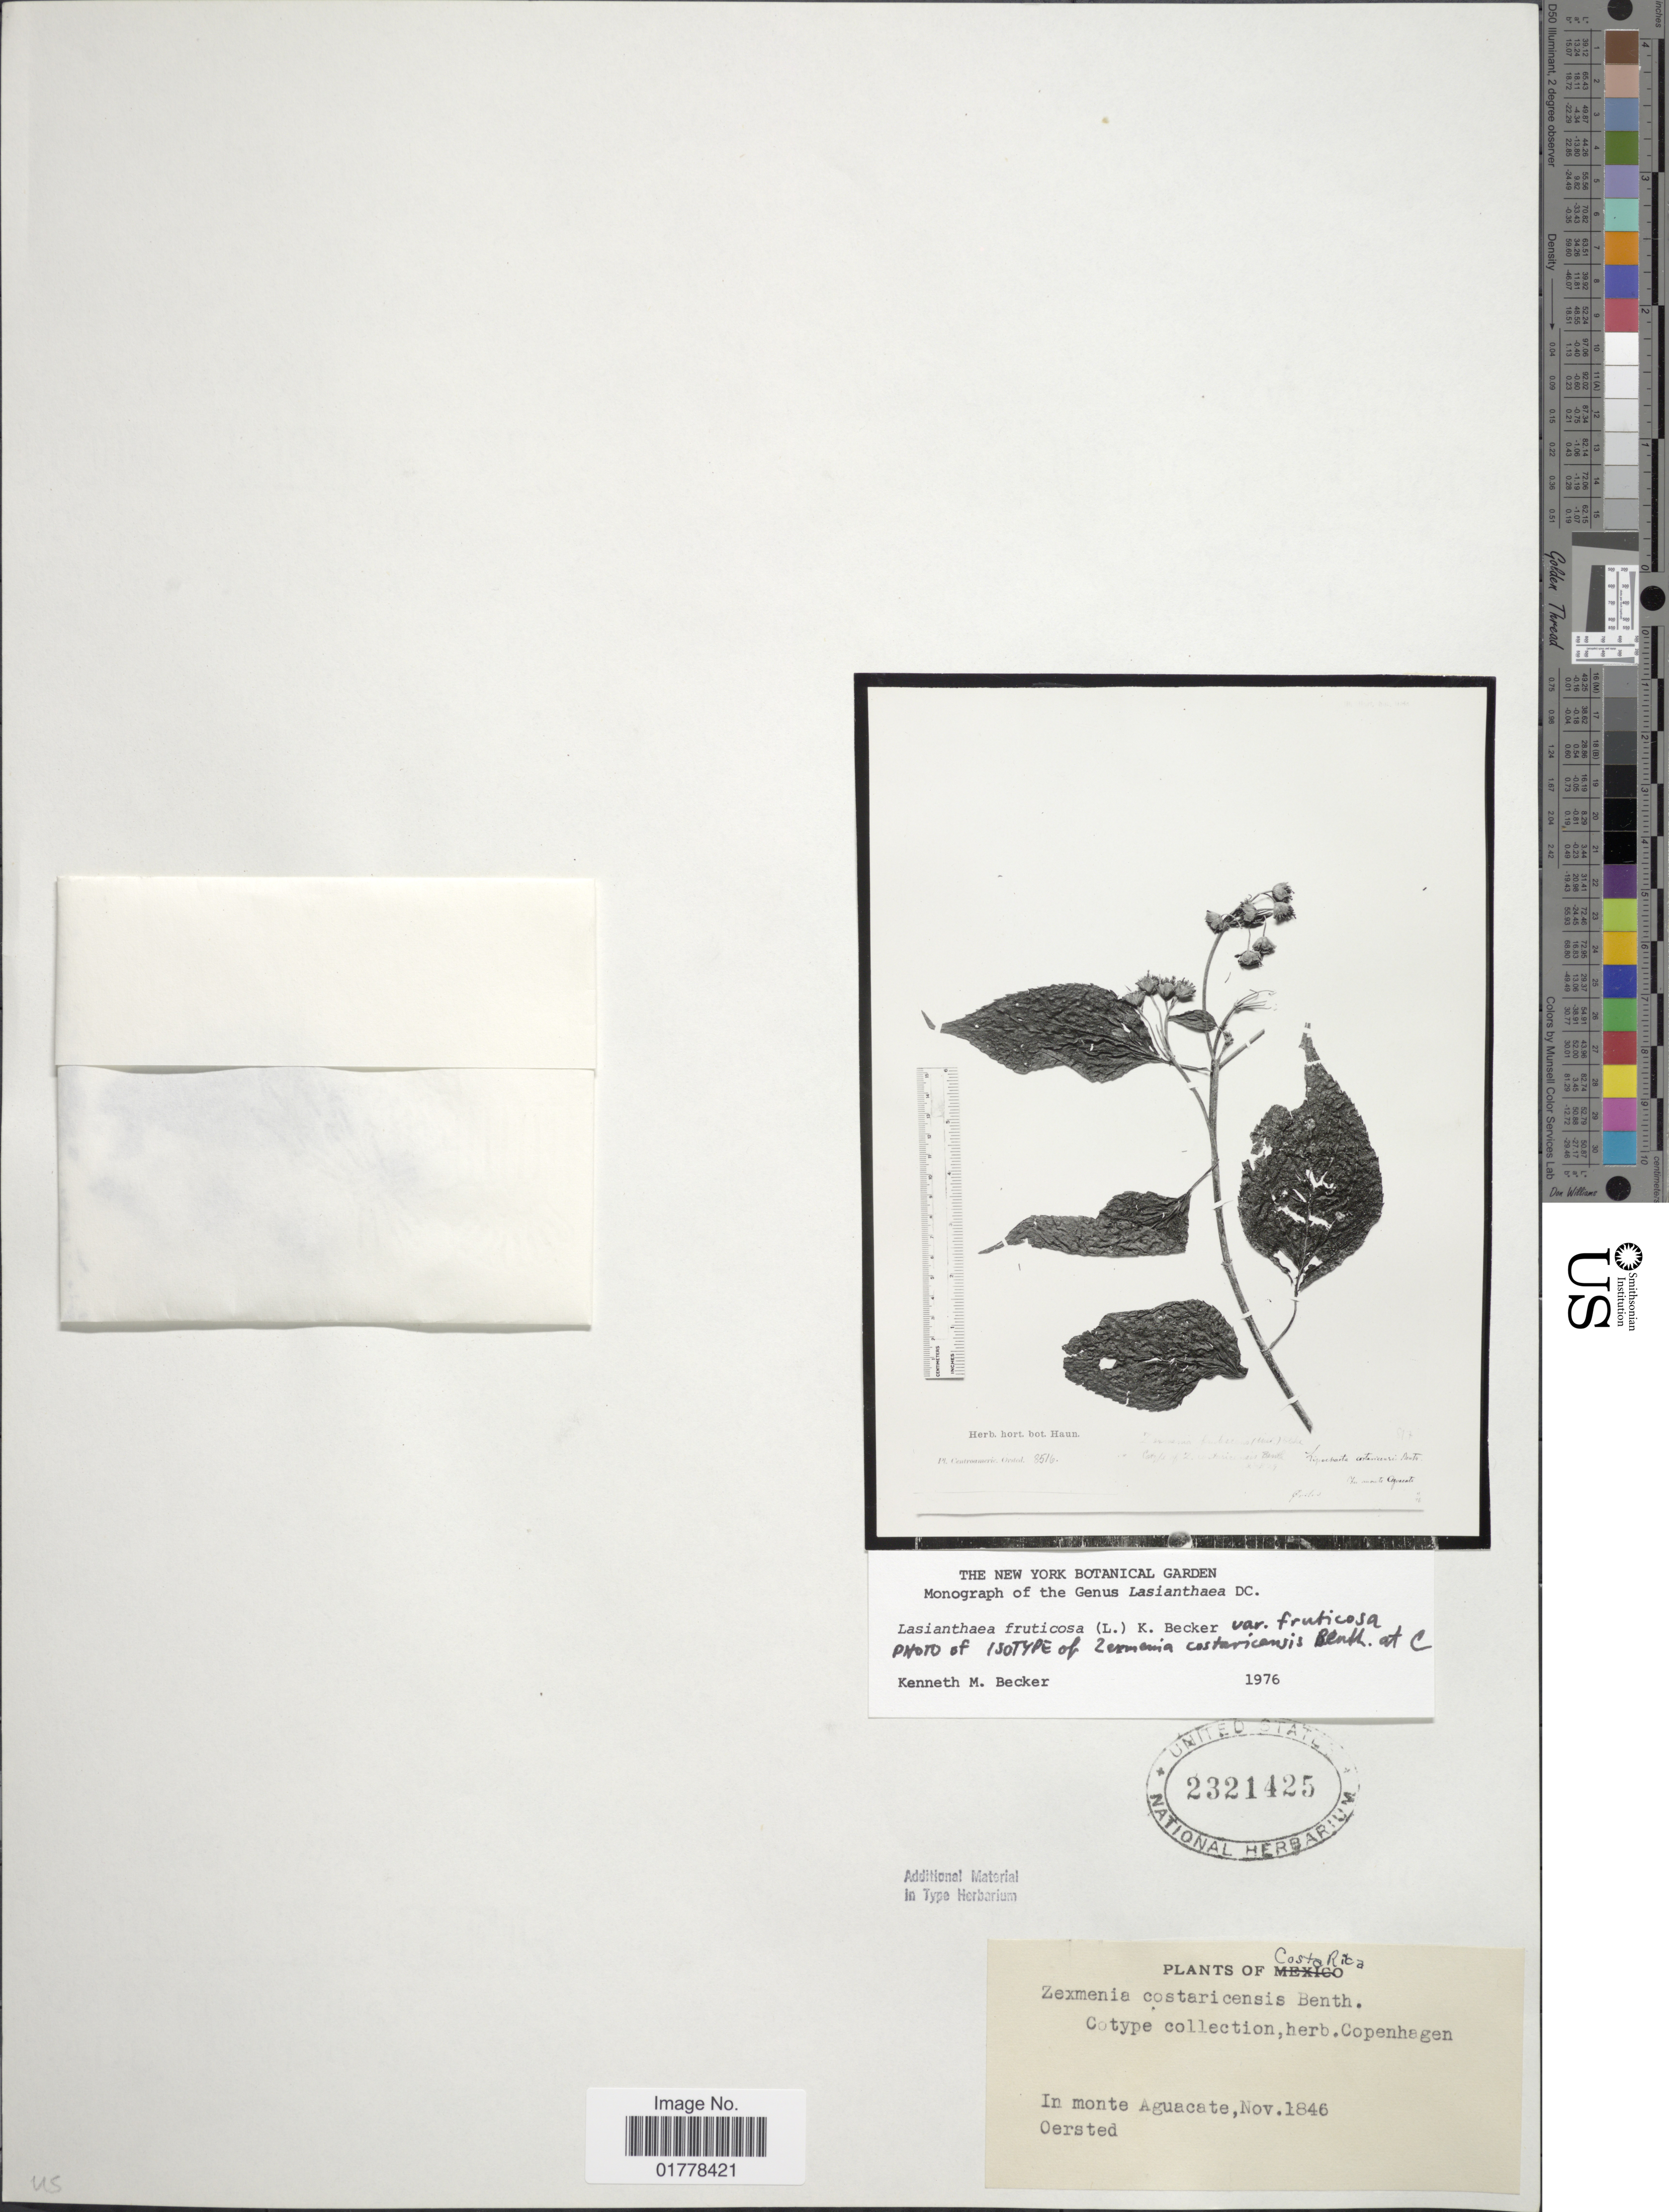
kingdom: Plantae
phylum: Tracheophyta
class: Magnoliopsida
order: Asterales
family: Asteraceae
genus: Lasianthaea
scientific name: Lasianthaea fruticosa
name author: (L.) K.M. Becker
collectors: Oersted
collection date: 1846-11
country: Costa Rica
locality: In monte Aguacate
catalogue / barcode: US 2321425